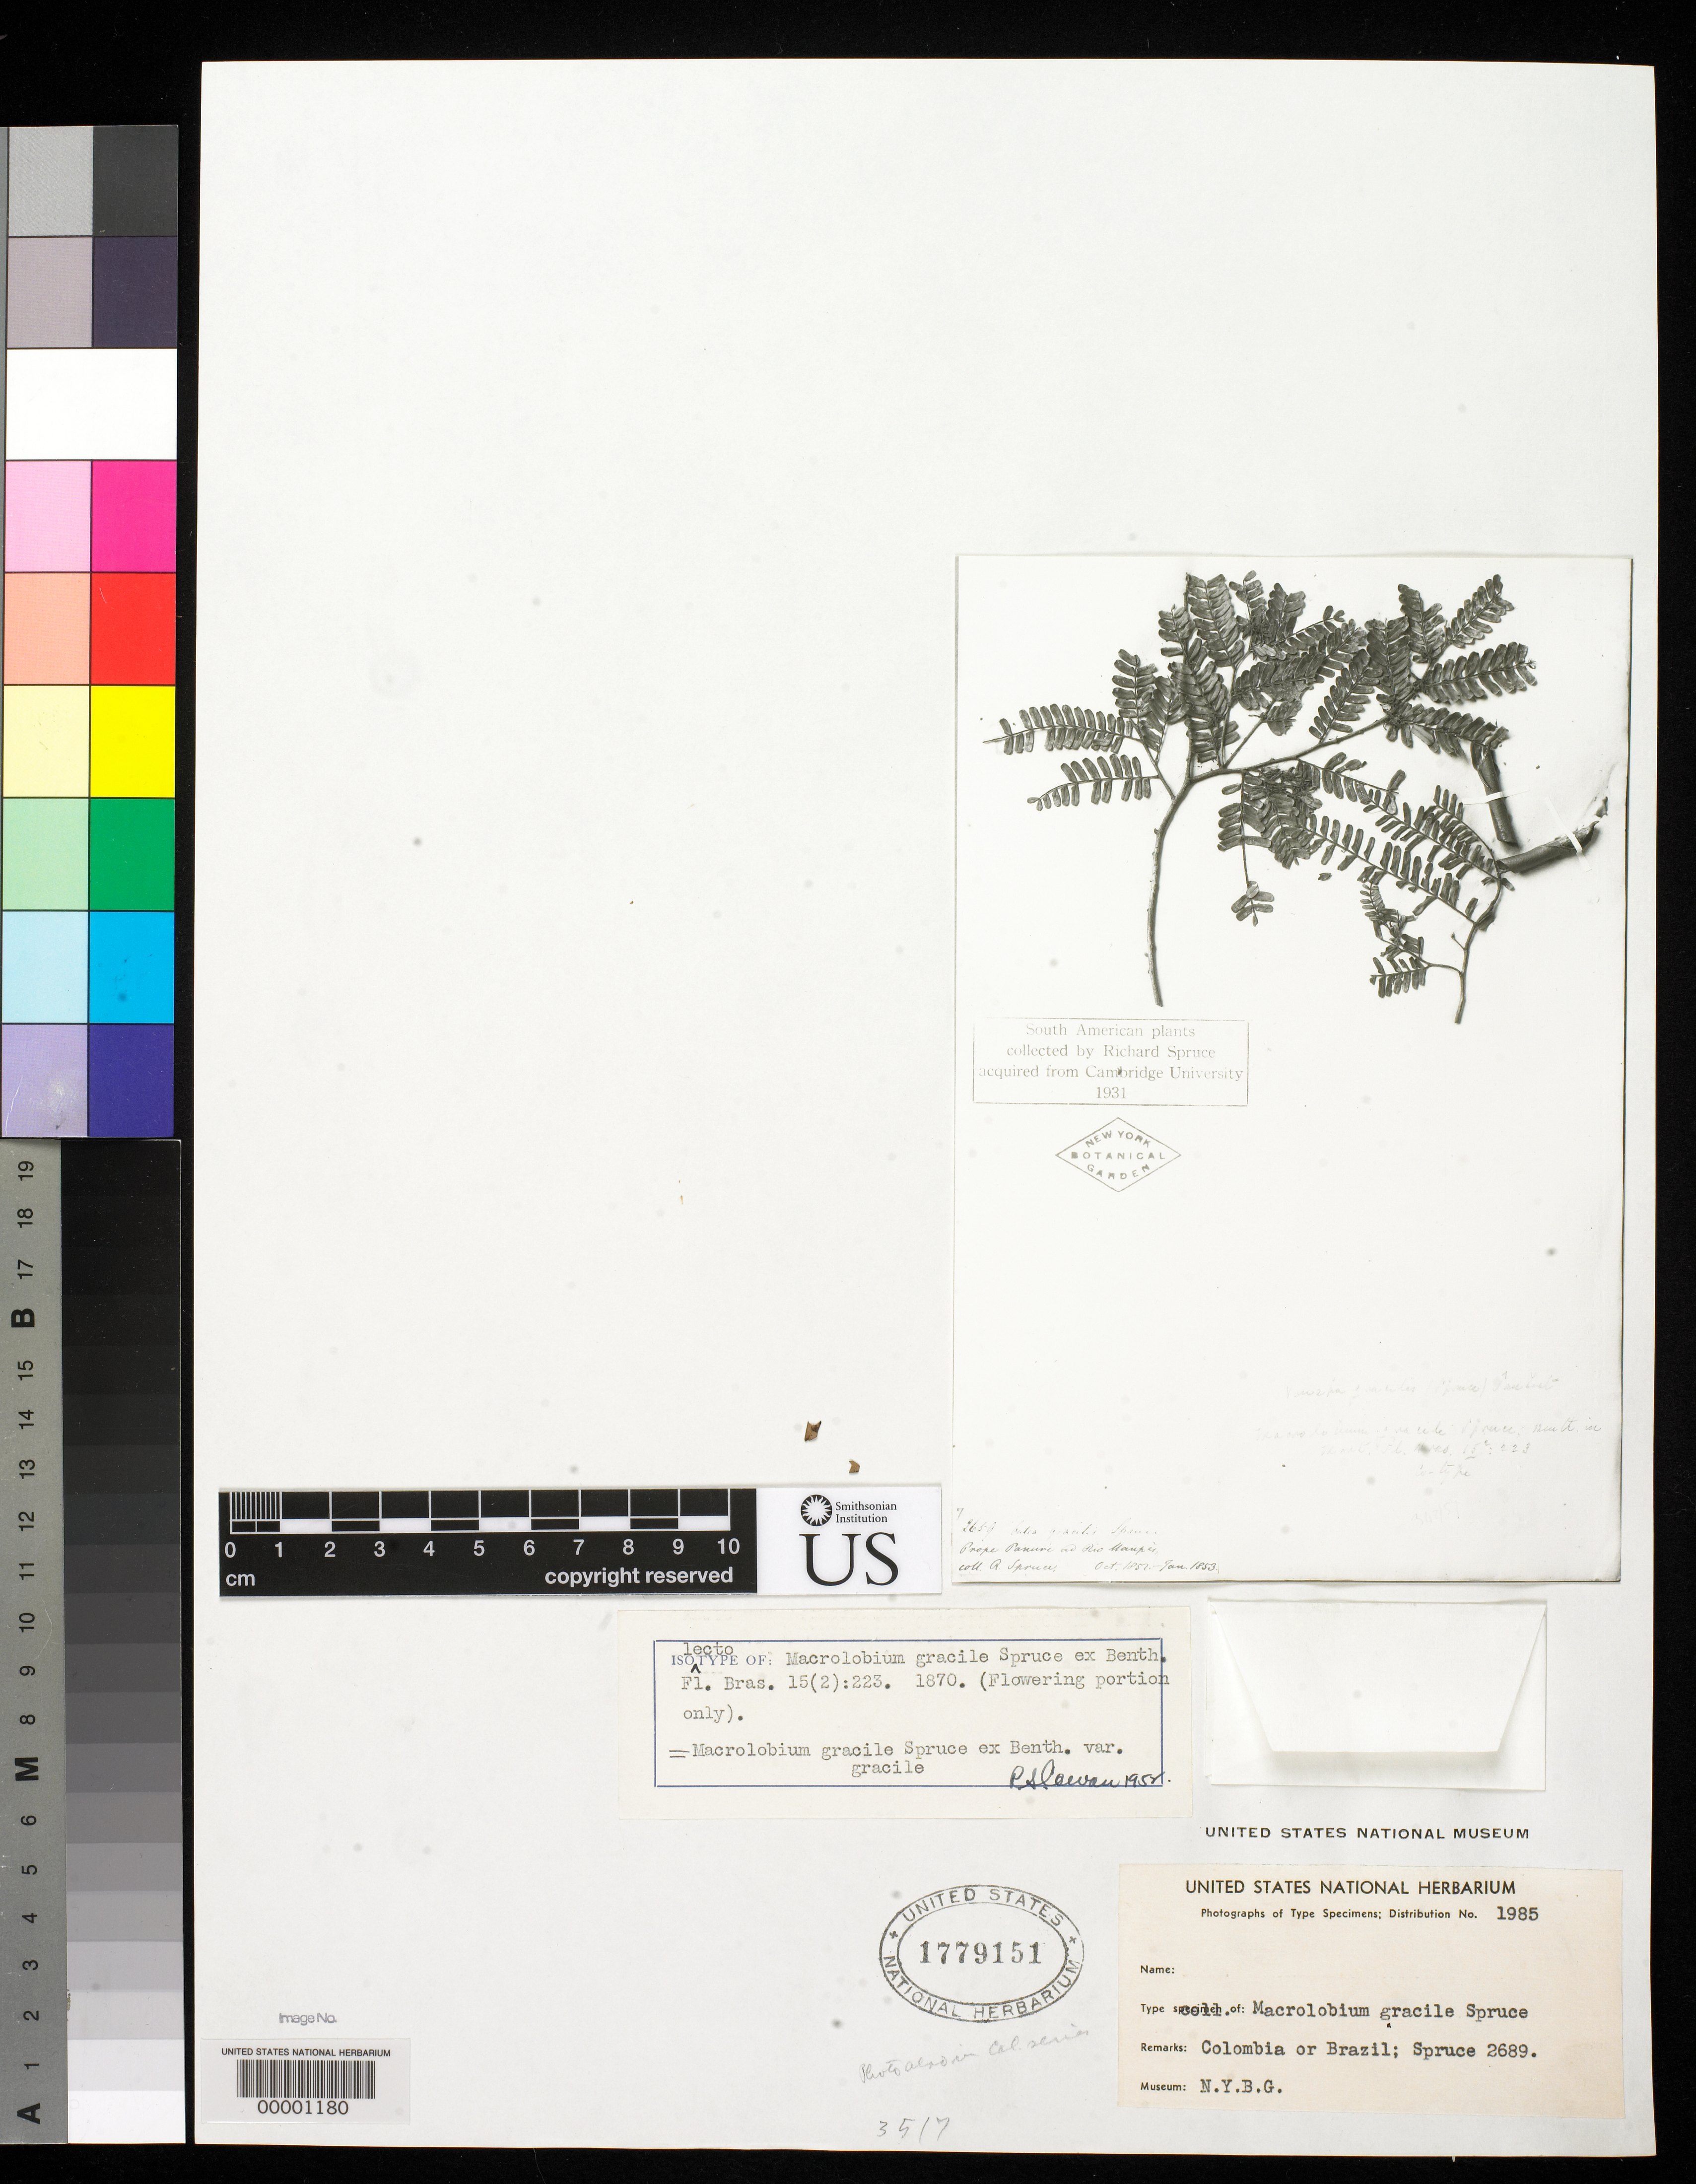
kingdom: Plantae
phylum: Tracheophyta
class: Magnoliopsida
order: Fabales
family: Fabaceae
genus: Macrolobium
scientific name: Macrolobium gracile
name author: Spruce ex Benth. in Mart.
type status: Isosyntype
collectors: R. Spruce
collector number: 2659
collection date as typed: Oct 1852 to -- Jun 1853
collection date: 1852-10/1853-06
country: Brazil / Colombia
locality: Rio Vaupes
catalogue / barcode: US 1779151